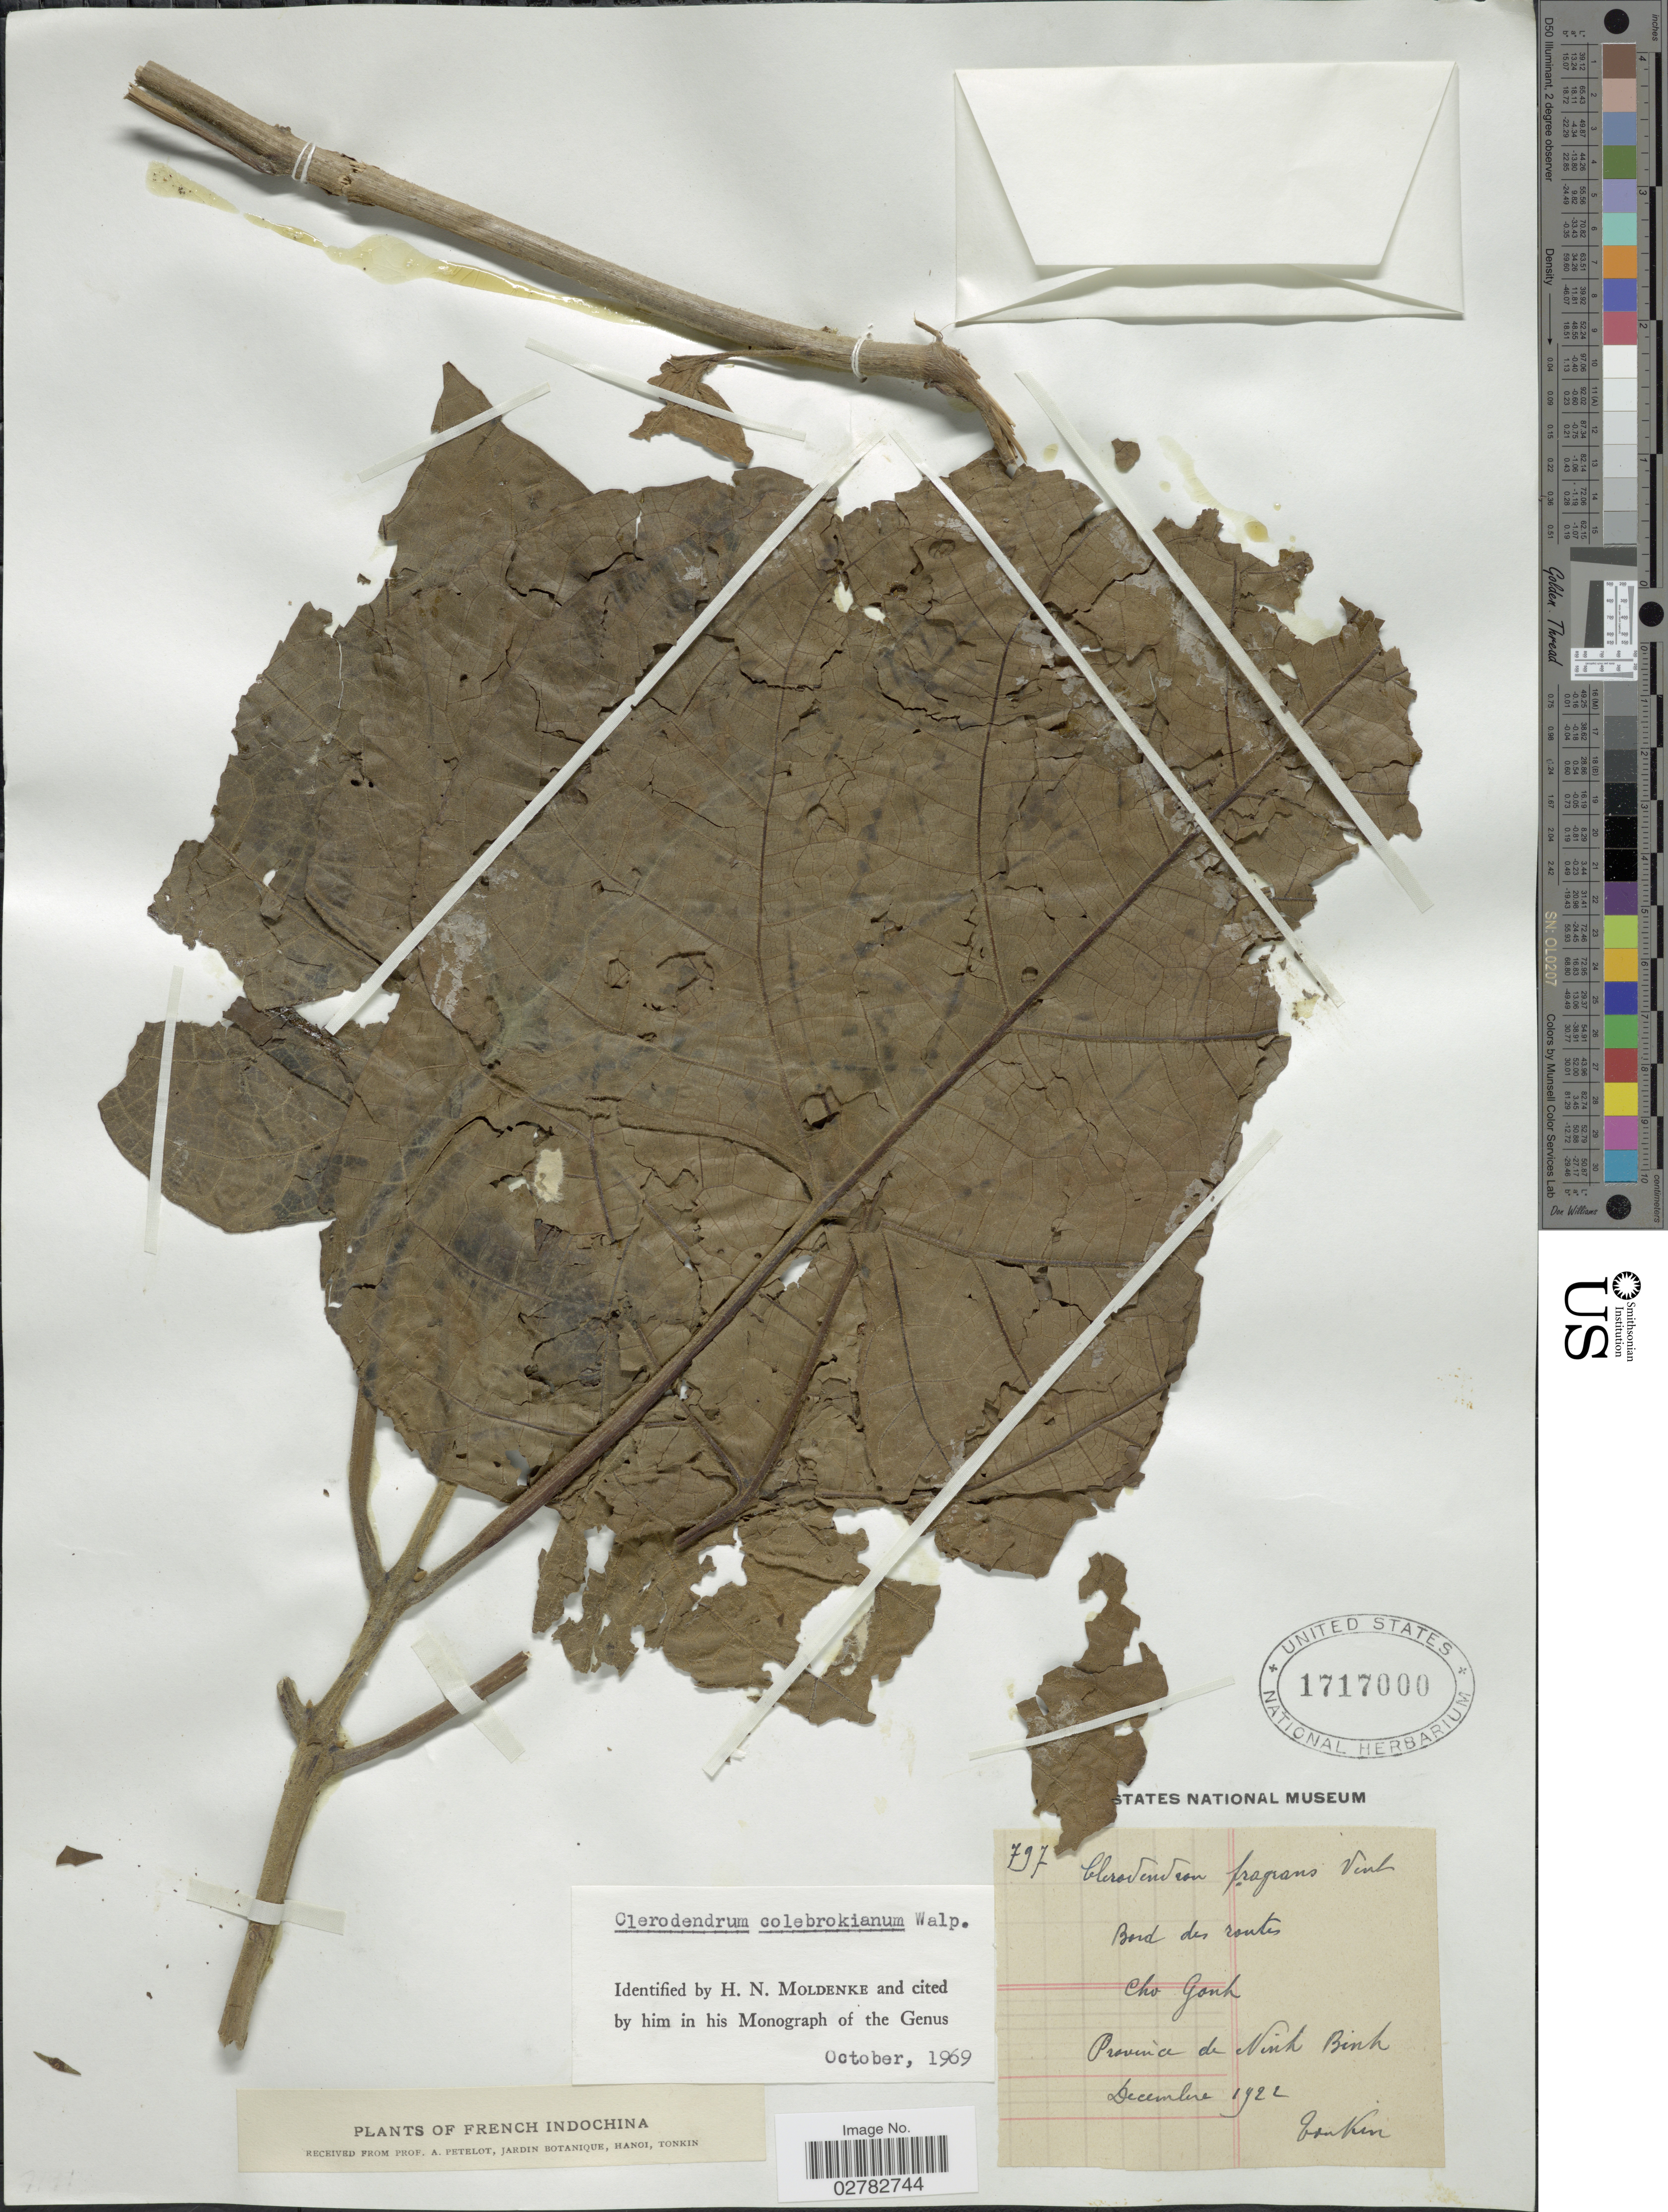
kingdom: Plantae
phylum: Tracheophyta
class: Magnoliopsida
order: Lamiales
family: Lamiaceae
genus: Clerodendrum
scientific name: Clerodendrum colebrookianum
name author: Walp.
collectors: A. Petelot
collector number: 797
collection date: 1922-12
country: Vietnam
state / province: Ninh Binh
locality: Tonkin. French Indochina. Cho Gonh. Province de Ninh Binh.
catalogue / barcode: US 1717000